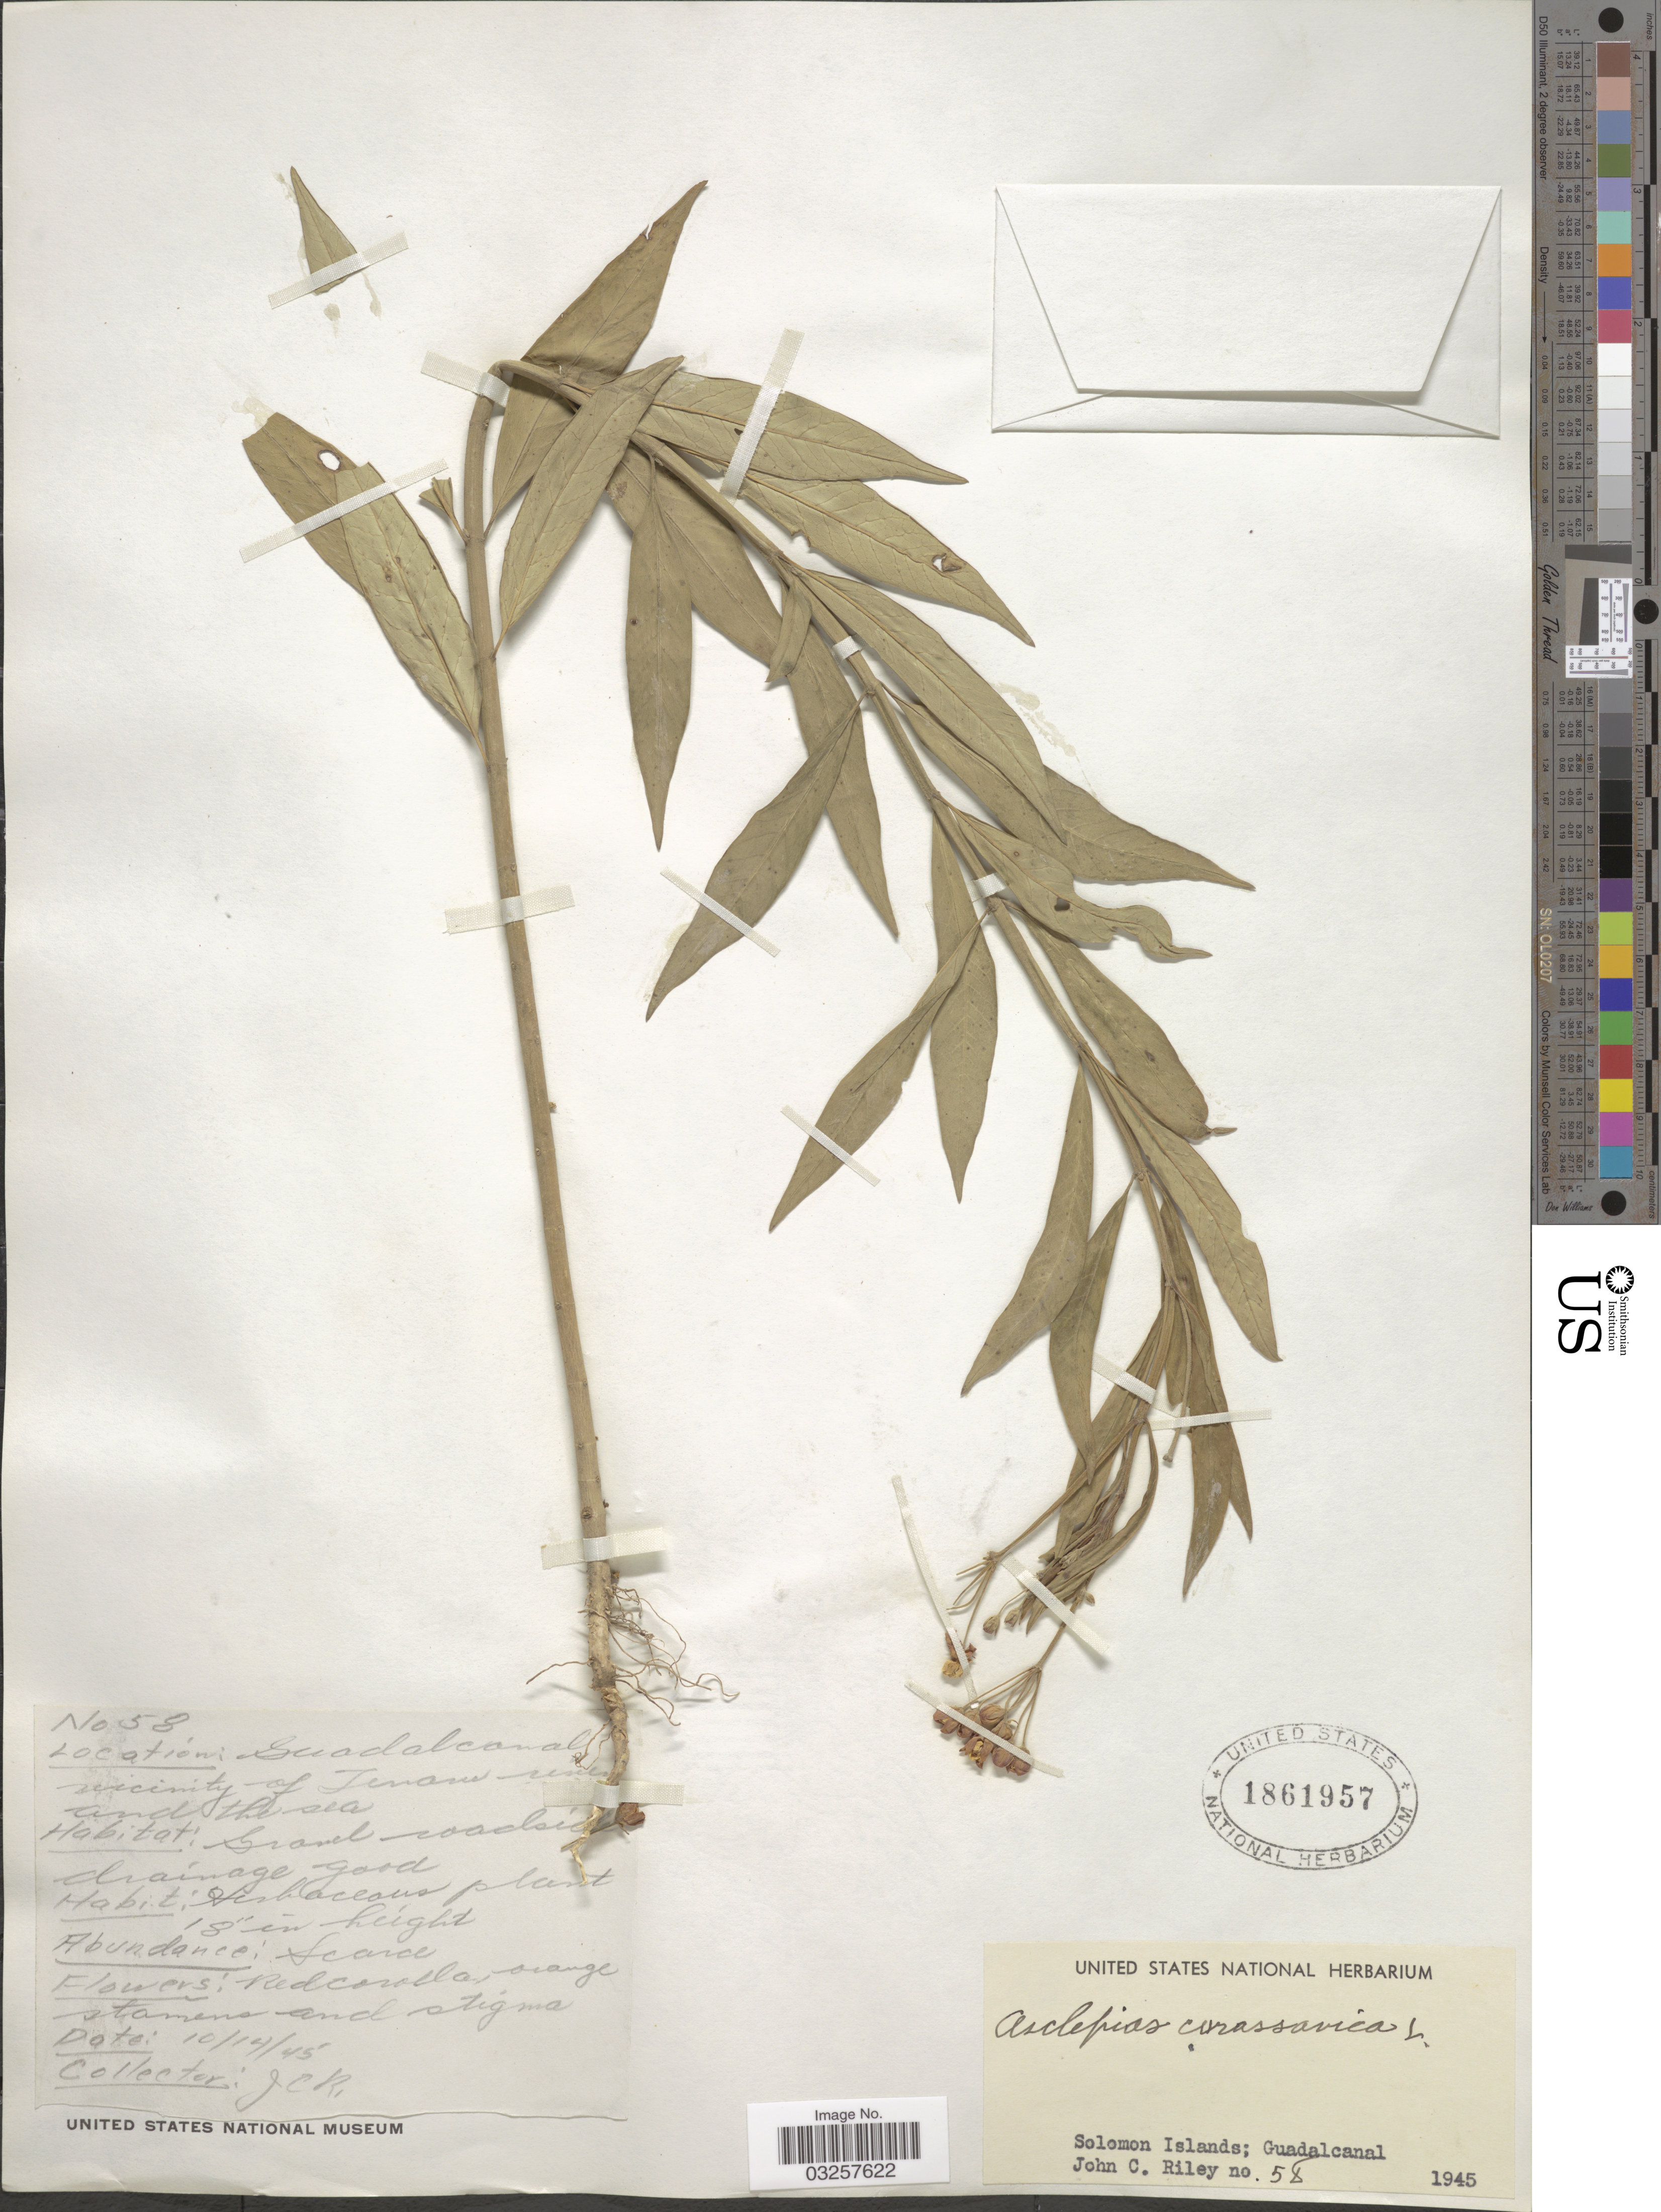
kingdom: Plantae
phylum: Tracheophyta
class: Magnoliopsida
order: Gentianales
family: Apocynaceae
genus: Asclepias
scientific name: Asclepias curassavica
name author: L.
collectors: J. Riley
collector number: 58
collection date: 1945-10-14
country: Solomon Islands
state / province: Solomon Islands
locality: Guadalcanal. Vicinity of Tenaru river and the sea.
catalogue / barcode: US 1861957